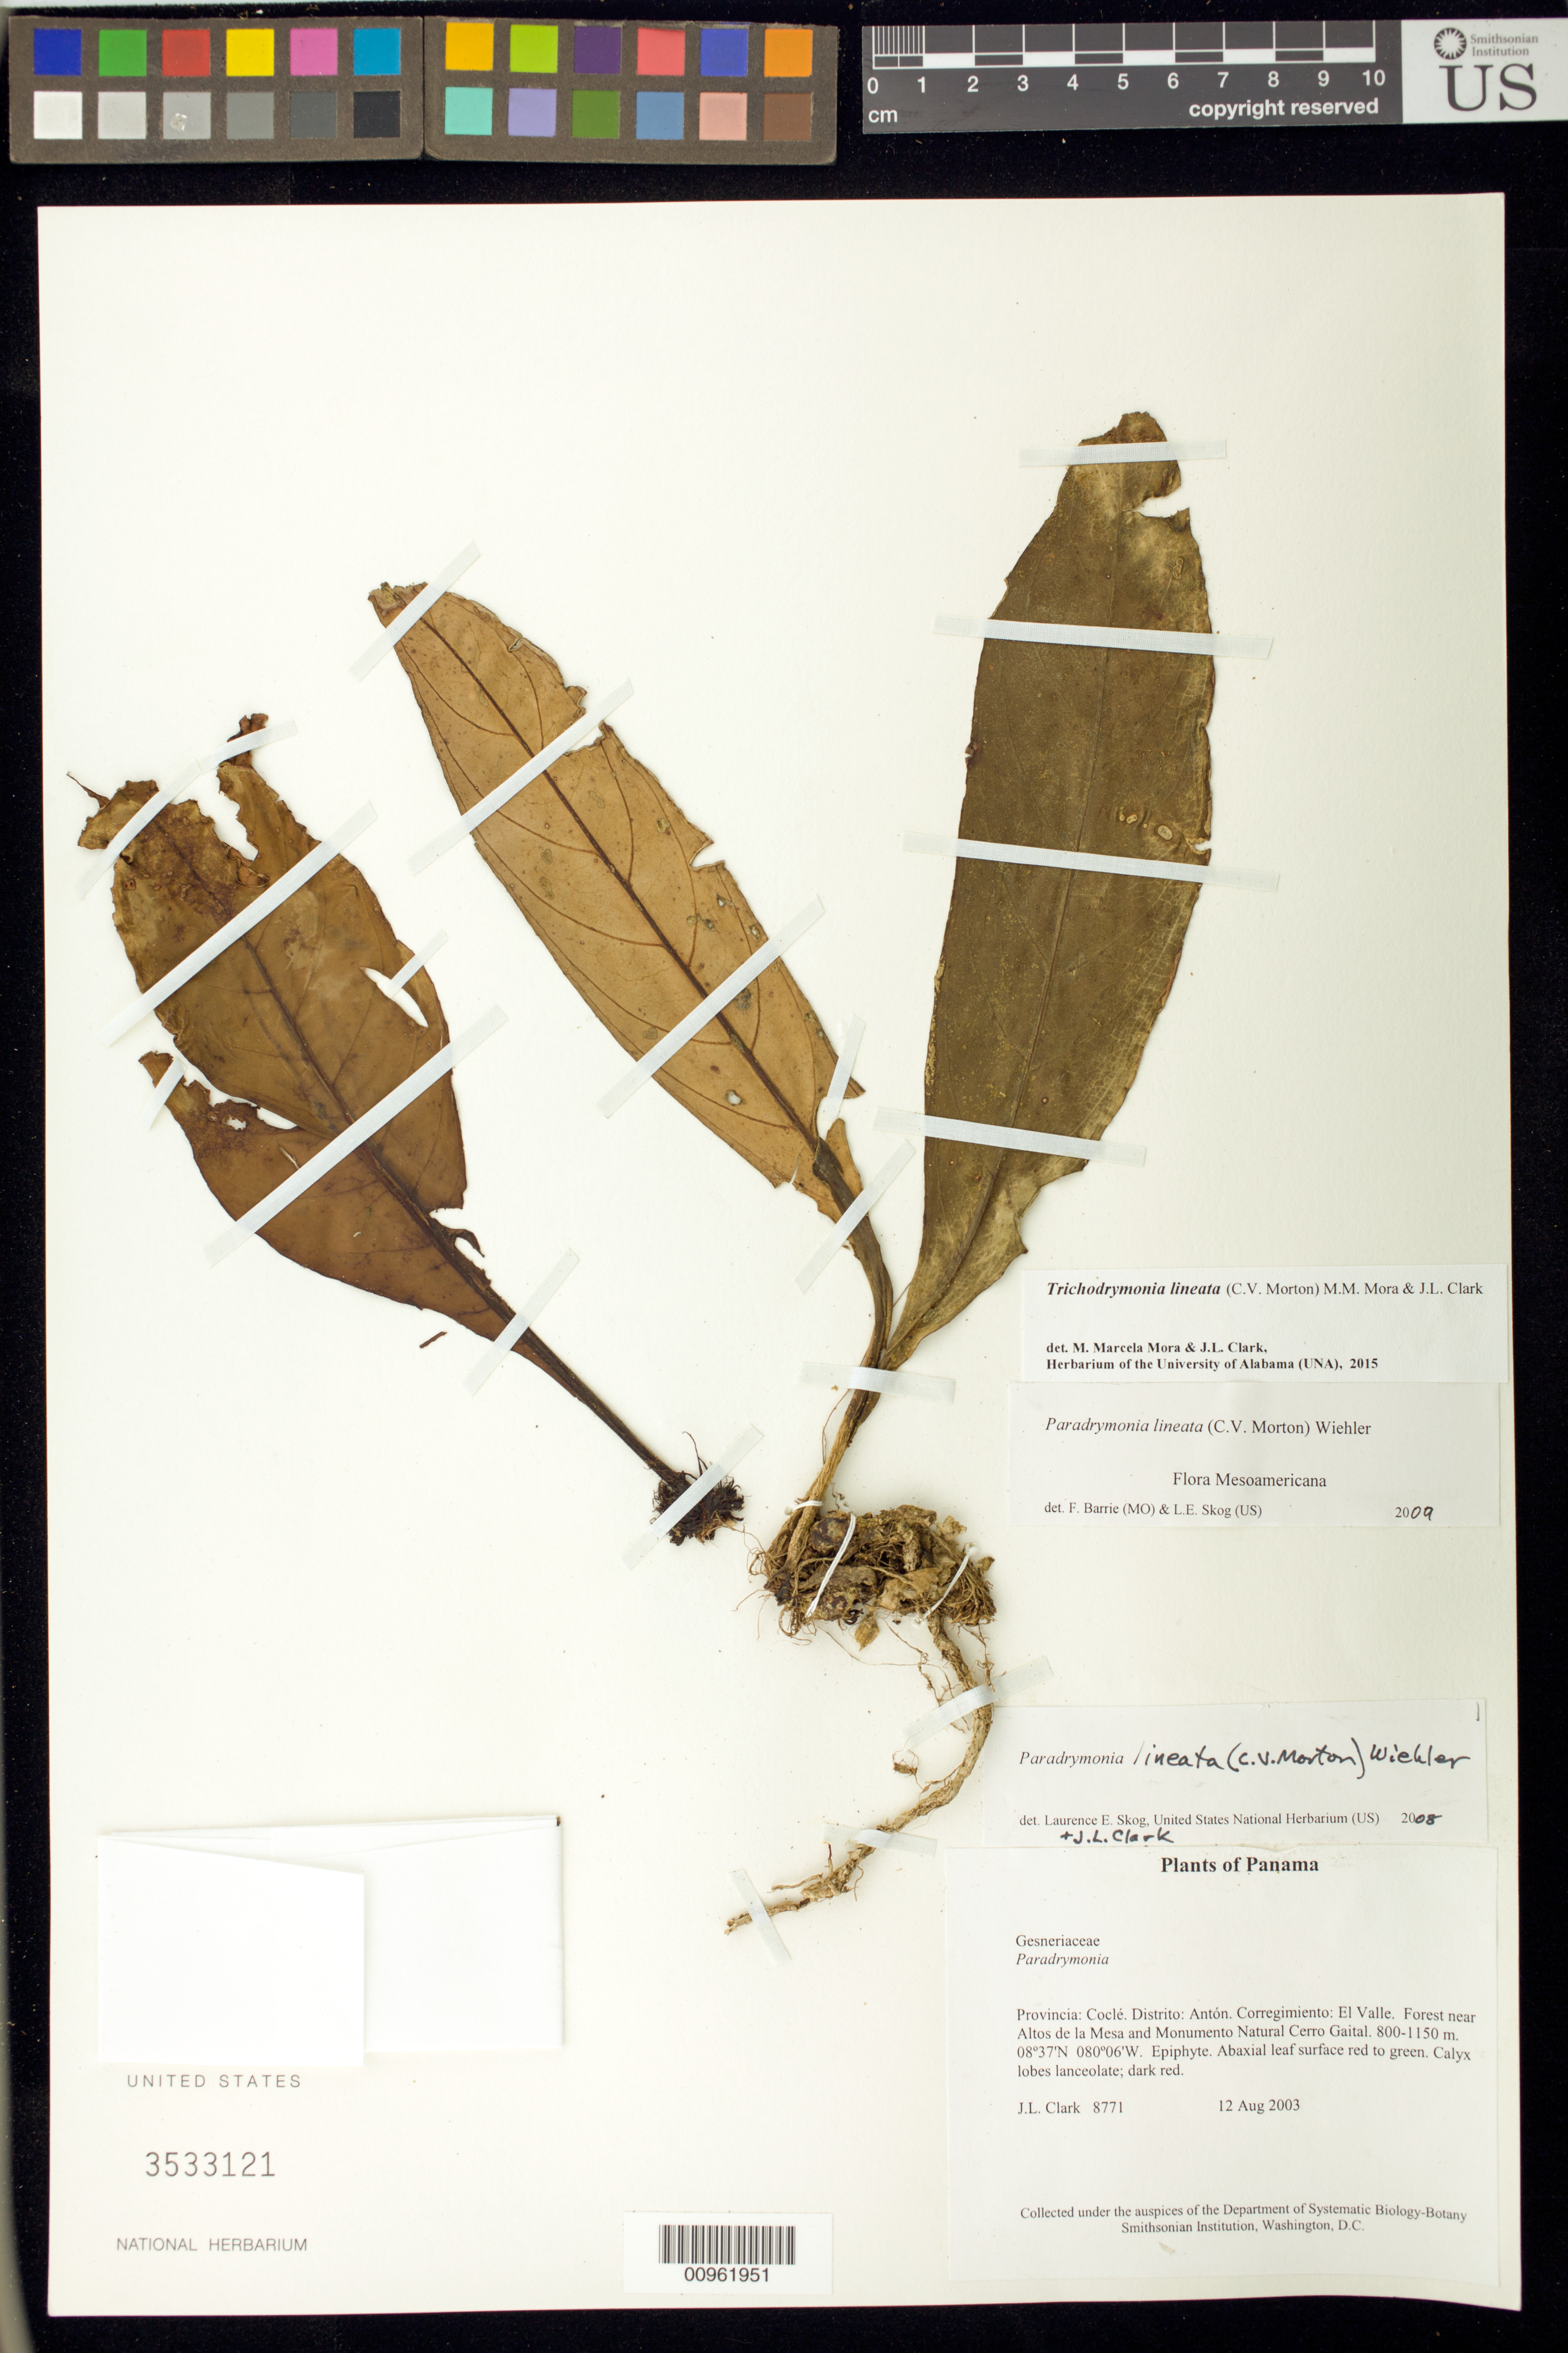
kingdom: Plantae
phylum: Tracheophyta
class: Magnoliopsida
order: Lamiales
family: Gesneriaceae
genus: Trichodrymonia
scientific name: Trichodrymonia lineata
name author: (C.V. Morton) M.M. Mora & J.L. Clark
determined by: Mora, M. M.; Clark, J. L.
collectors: J. L. Clark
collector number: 8771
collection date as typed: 12 Aug 2003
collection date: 2003-08-12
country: Panama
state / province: Coclé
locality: Antón. Corregimiento: El Valle. Forest near Altos de la Mesa and Monumento Natural Cerro Gaital.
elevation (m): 800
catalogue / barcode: US 3533121